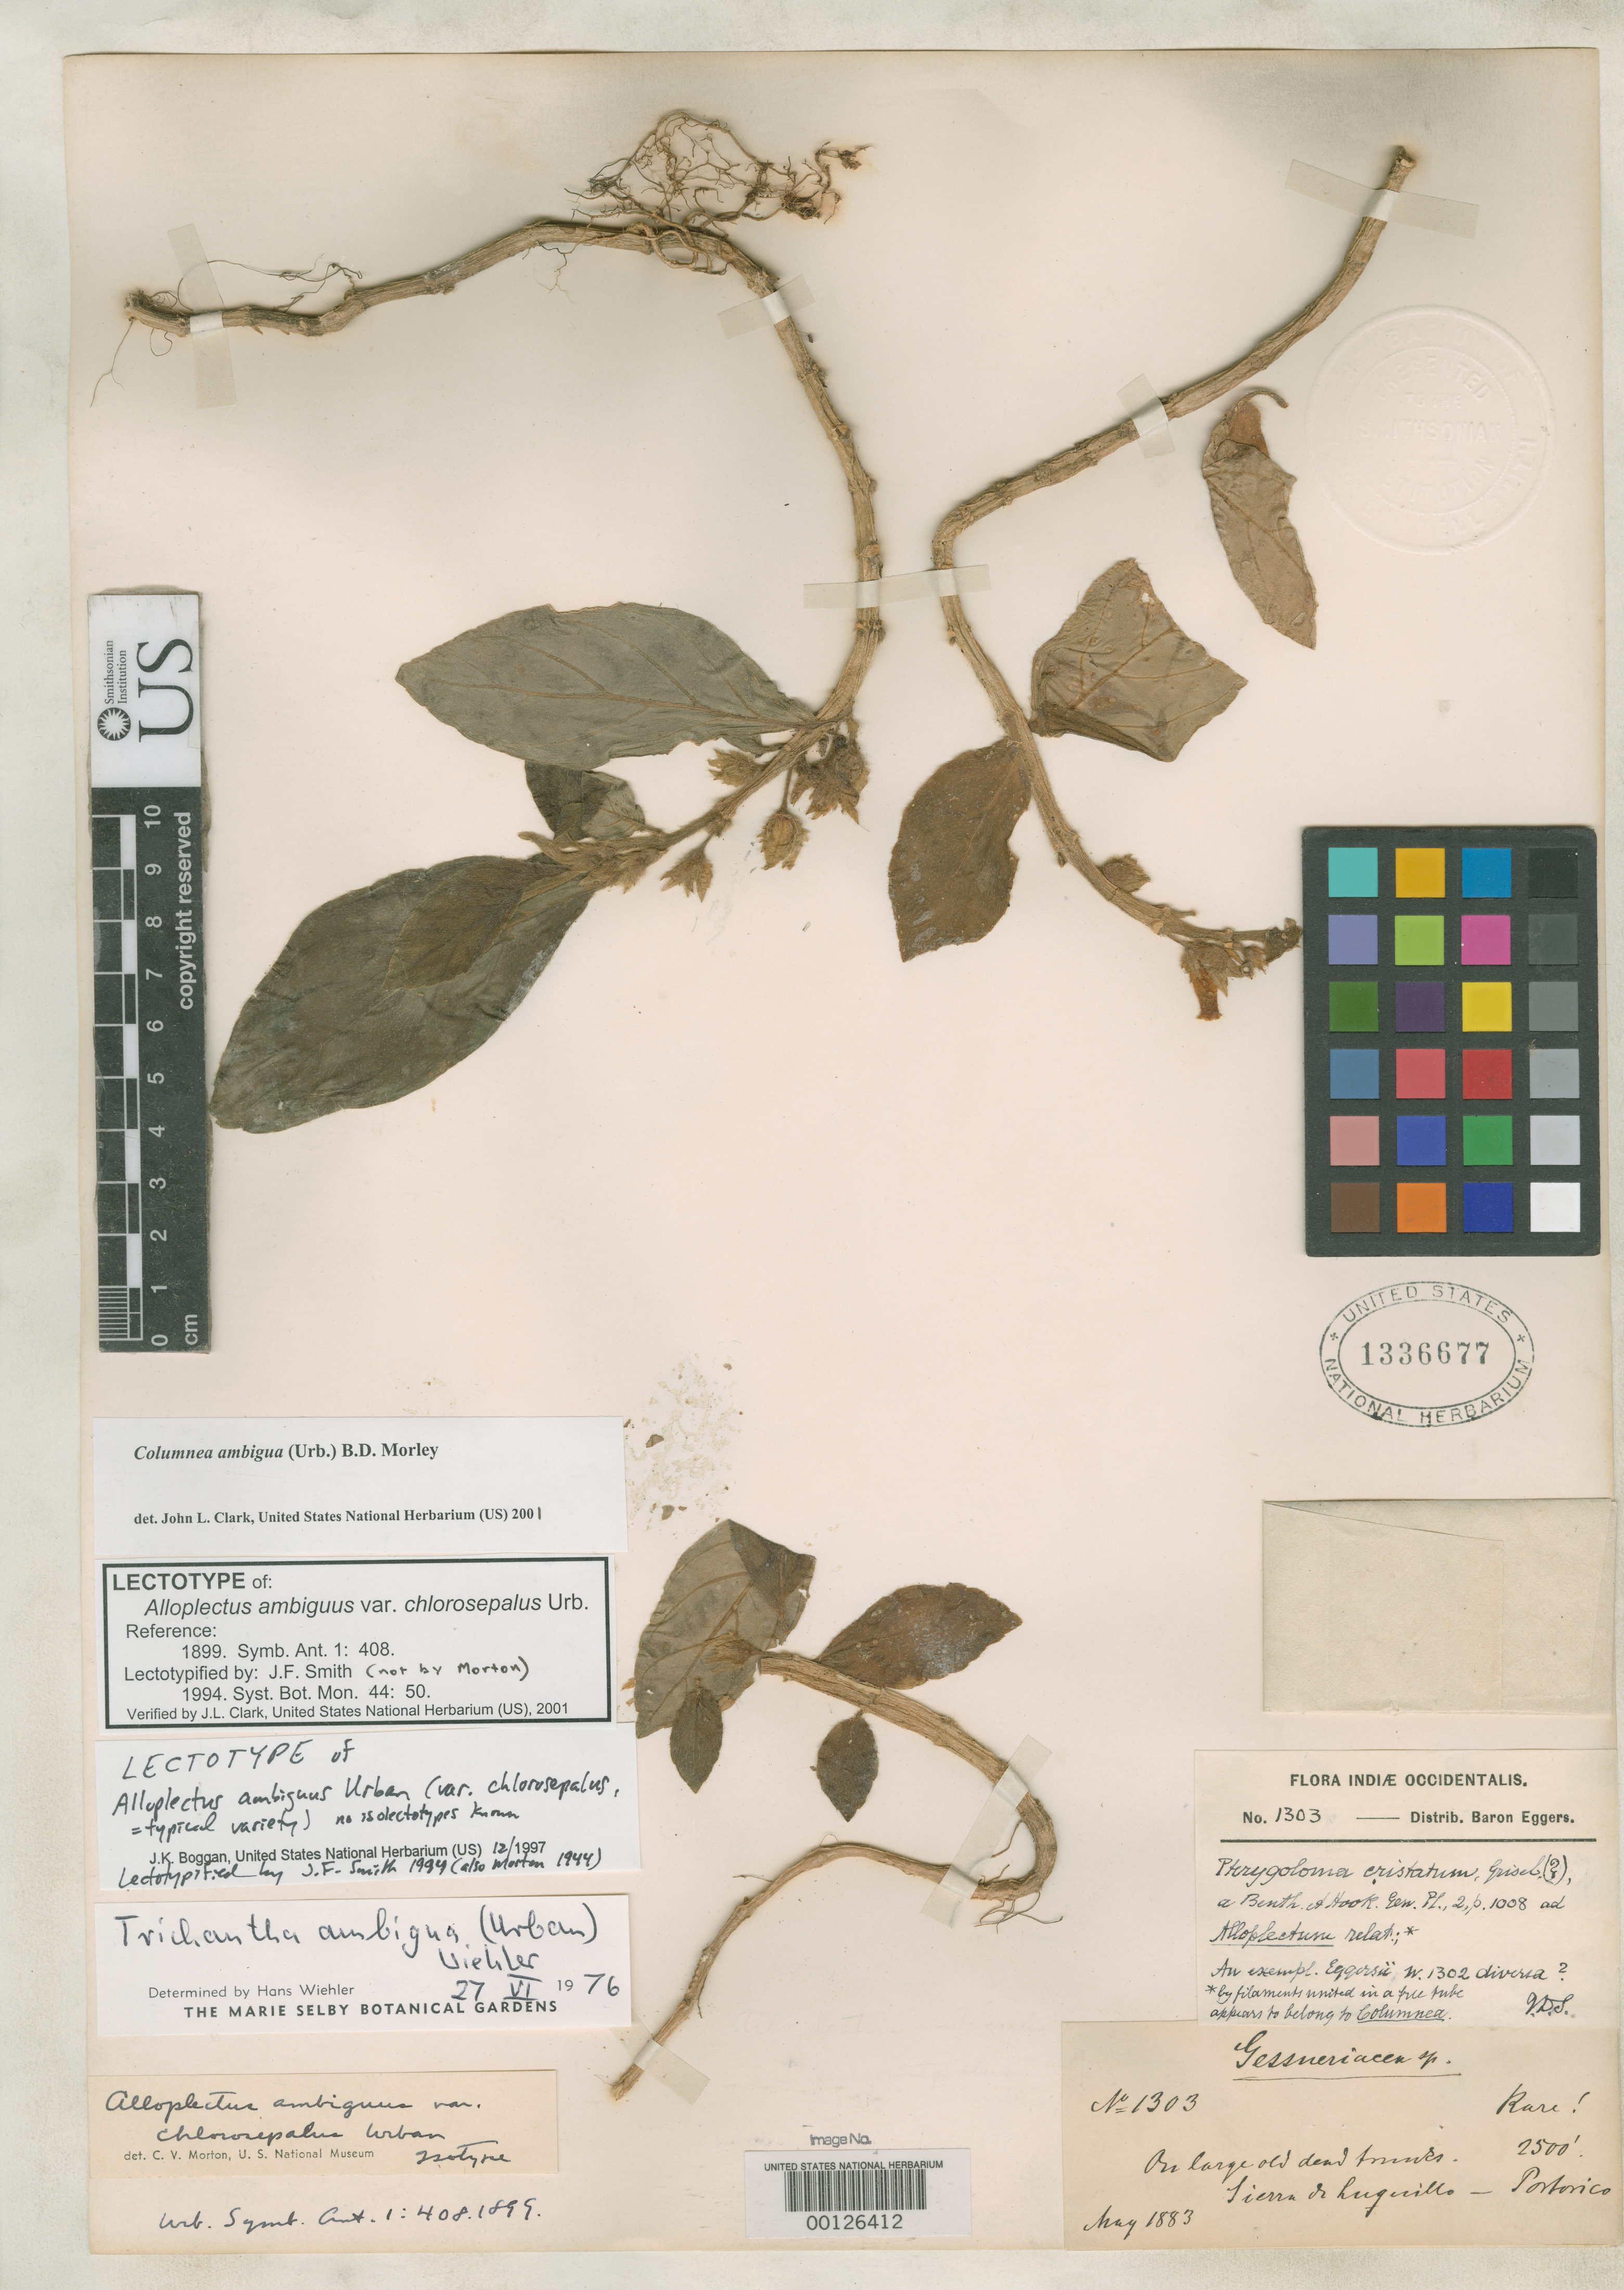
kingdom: Plantae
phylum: Tracheophyta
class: Magnoliopsida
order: Lamiales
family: Gesneriaceae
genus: Alloplectus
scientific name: Alloplectus ambiguus var. chlorosepalus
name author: Urb.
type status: Lectotype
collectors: H. F. A. von Eggers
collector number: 1303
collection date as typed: May 1883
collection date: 1883-05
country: Puerto Rico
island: Greater Antilles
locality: Sierra de Luquillo.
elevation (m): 2500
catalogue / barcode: US 1336677